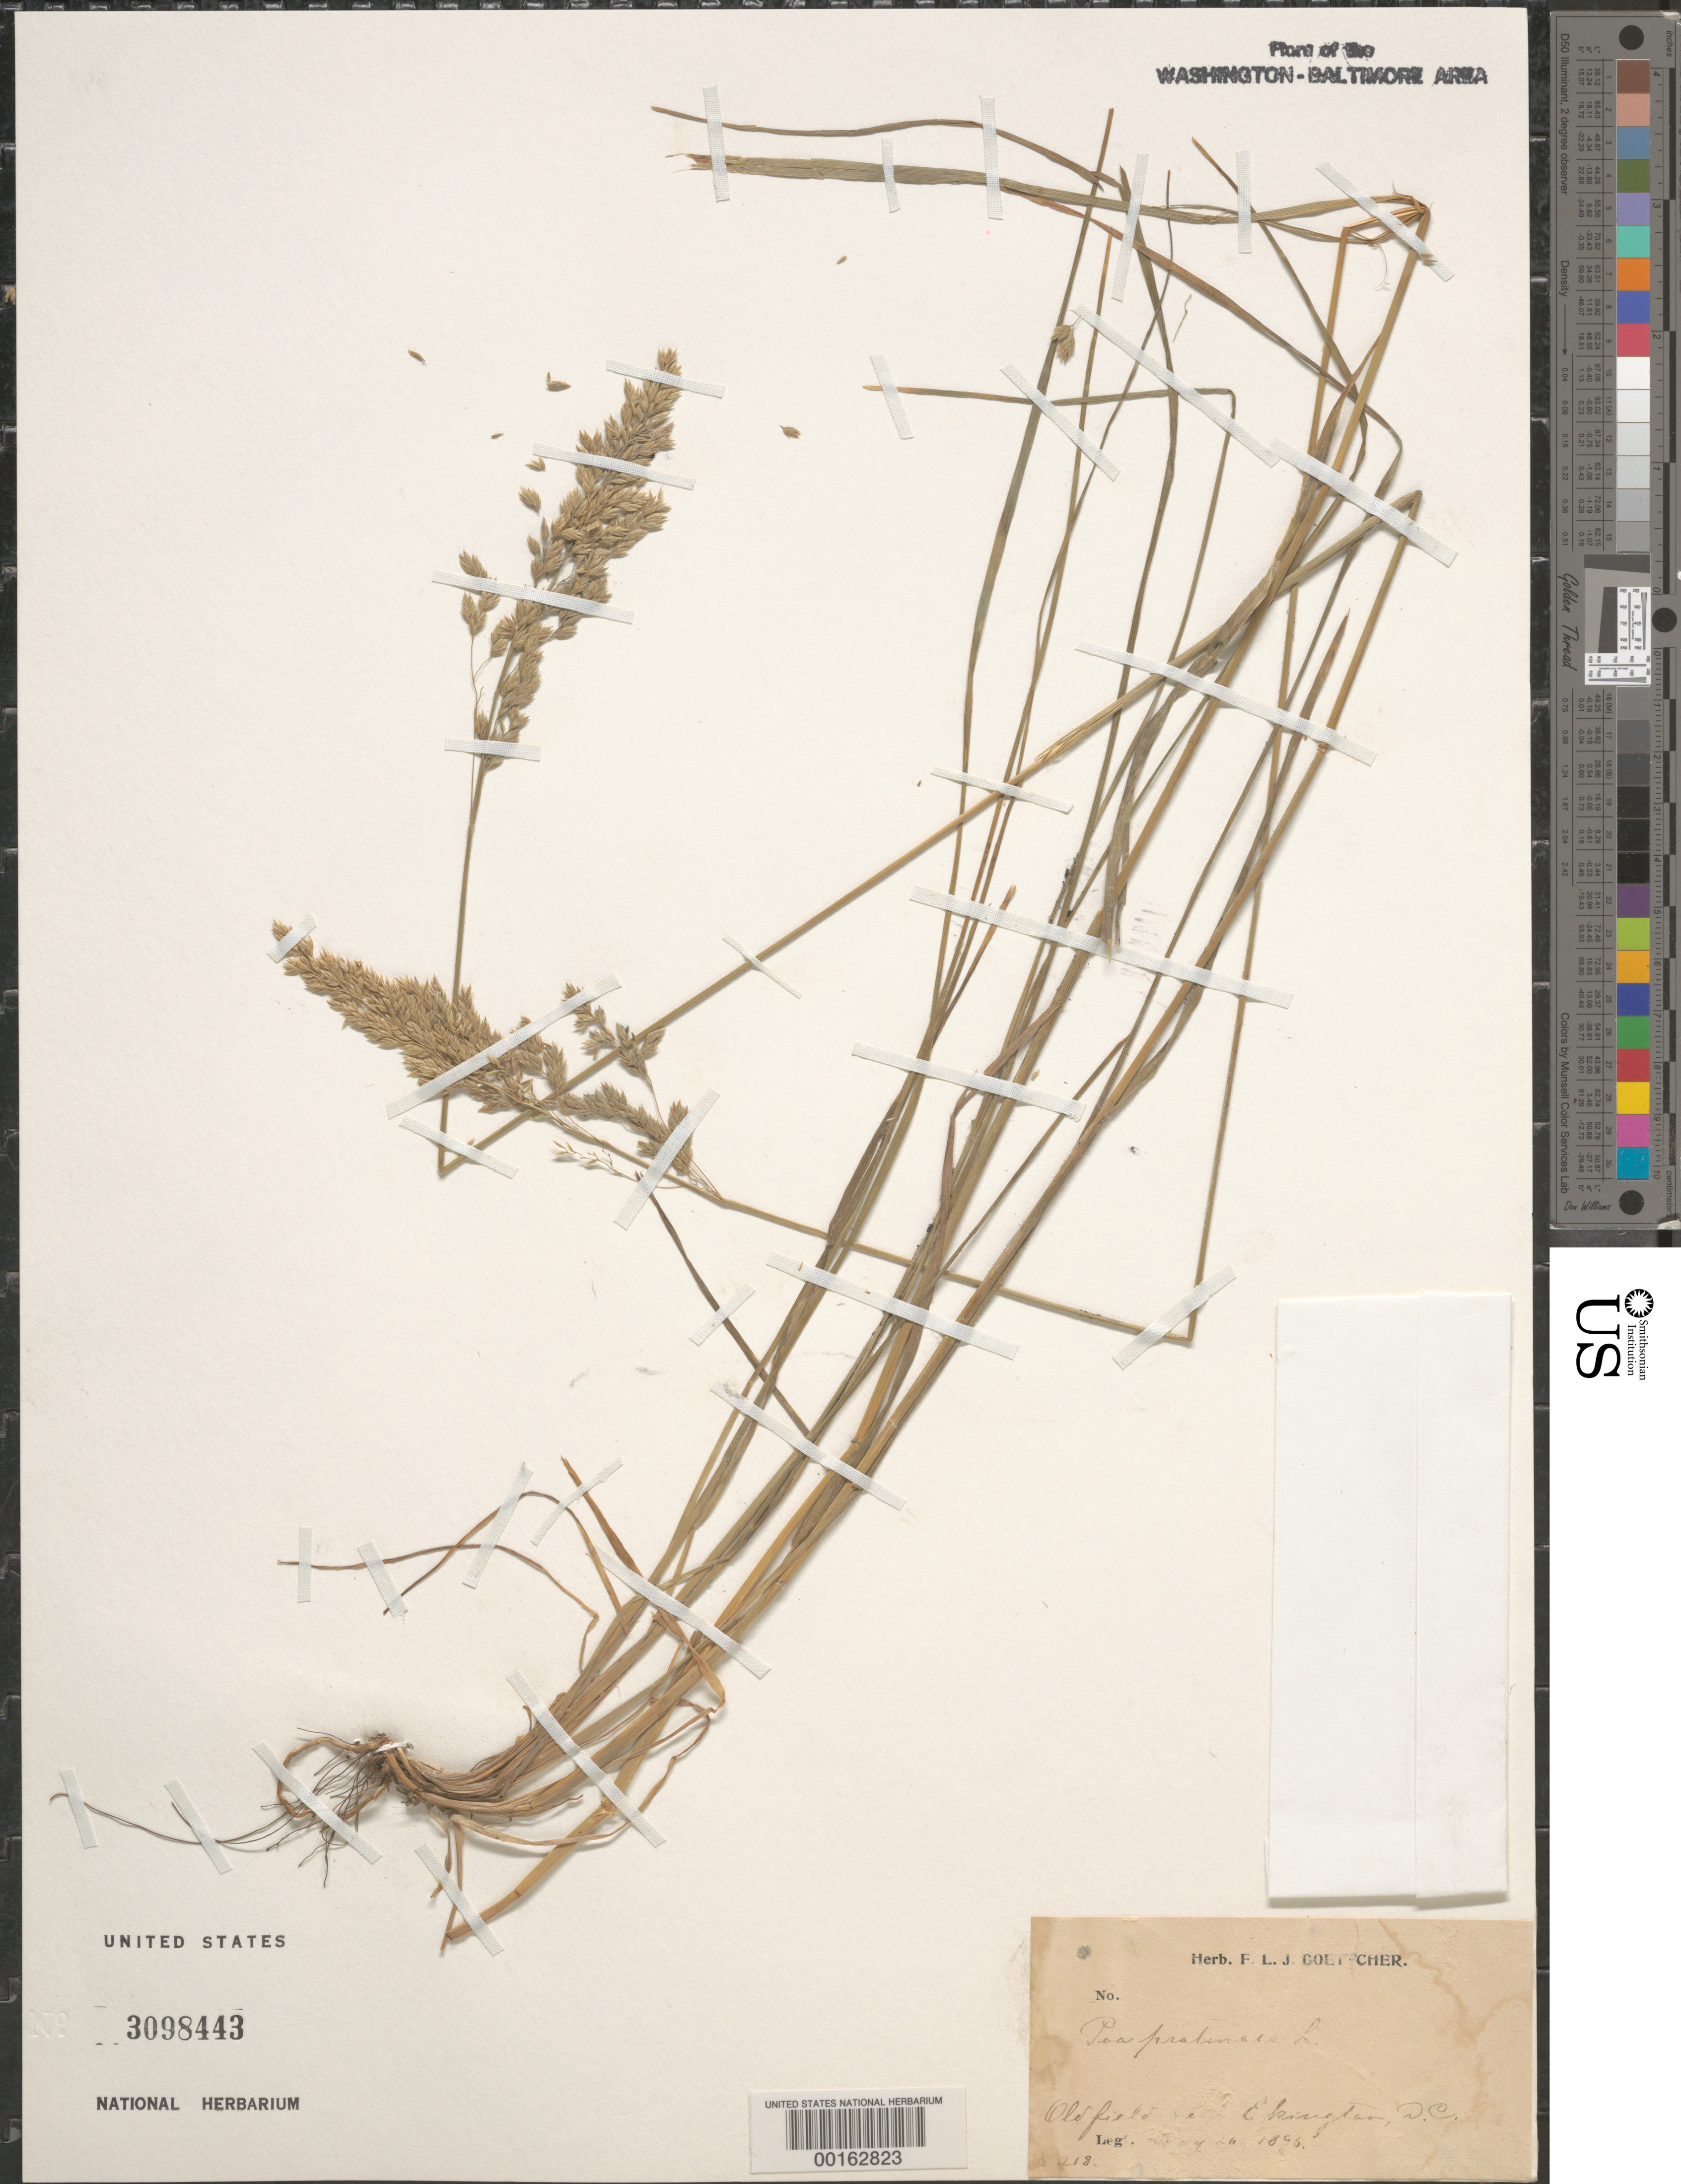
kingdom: Plantae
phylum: Tracheophyta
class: Liliopsida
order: Poales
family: Poaceae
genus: Poa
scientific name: Poa pratensis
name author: L.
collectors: F. Boettcher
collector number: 218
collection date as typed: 26 May 1896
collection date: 1896-05-26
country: United States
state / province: District of Columbia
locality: Eckington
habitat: Old field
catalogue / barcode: US 3098443